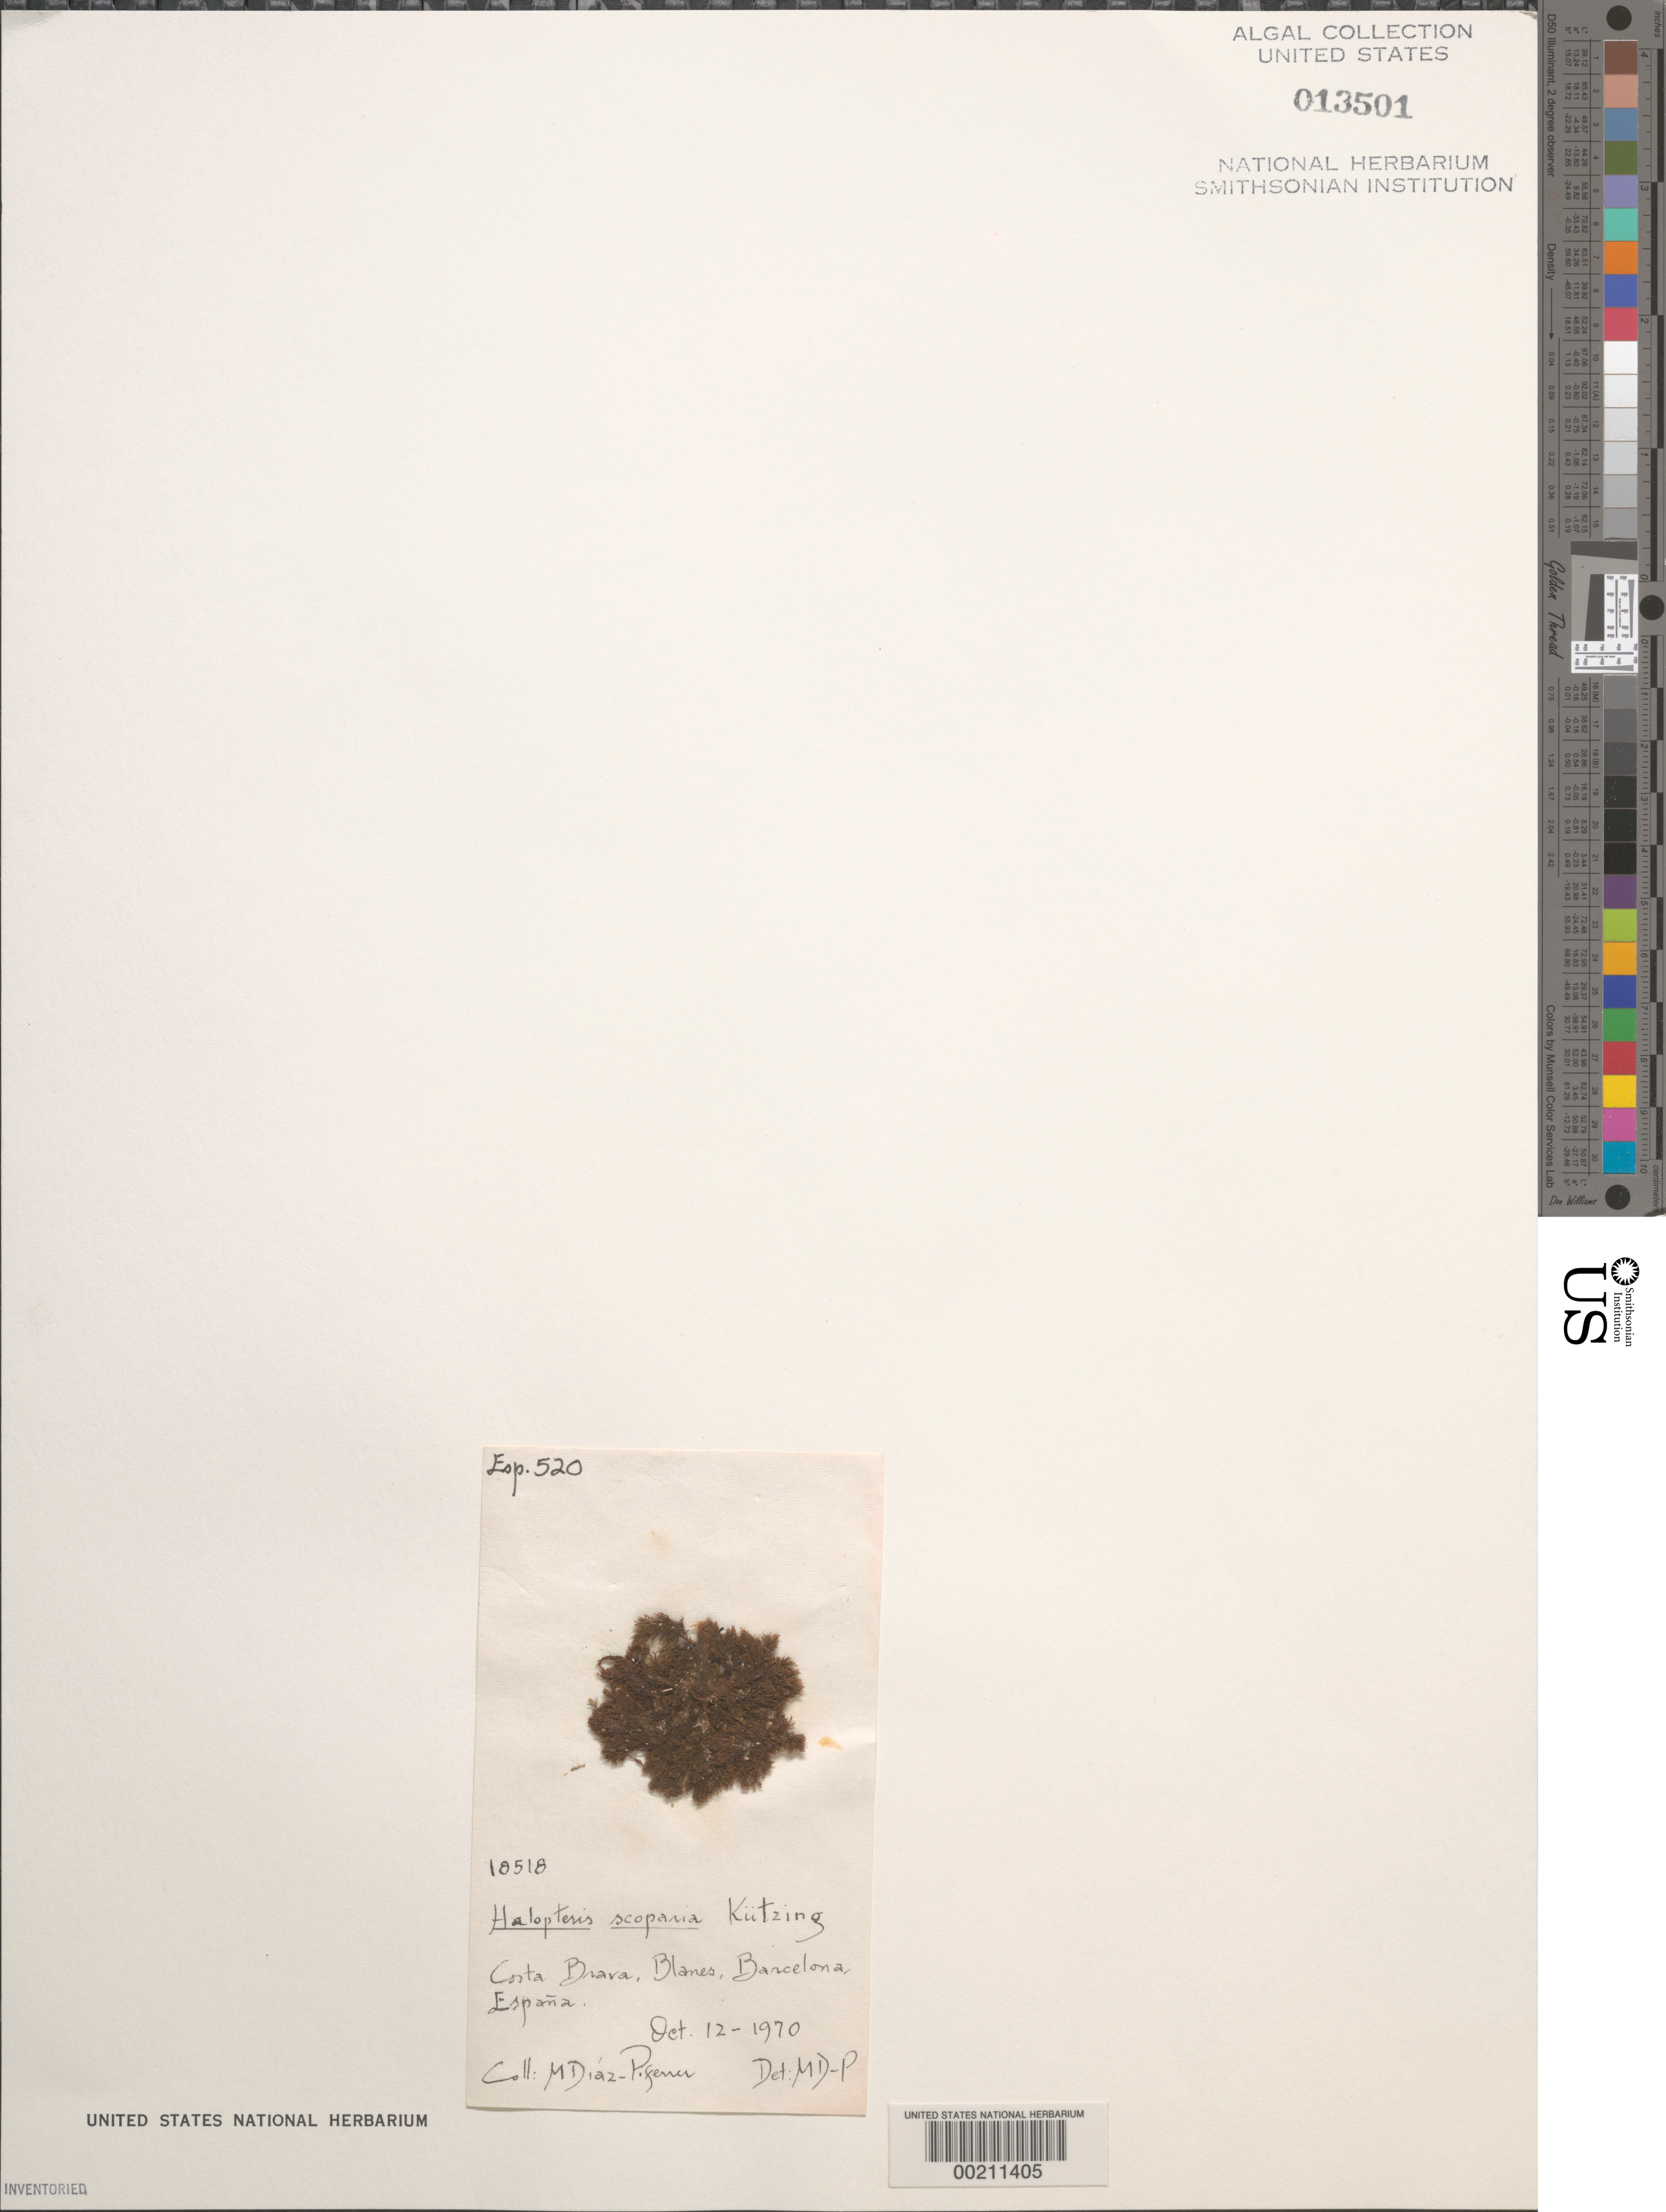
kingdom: Chromista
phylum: Ochrophyta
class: Phaeophyceae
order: Sphacelariales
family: Stypocaulaceae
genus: Halopteris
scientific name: Halopteris scoparia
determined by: Diaz-Piferrer, M.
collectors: M. Diaz-Piferrer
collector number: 18518 & ESP. 520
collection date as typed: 12 Oct 1970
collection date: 1970-10-12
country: Spain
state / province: Catalunya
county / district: Barcelona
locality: Costa brava, blanes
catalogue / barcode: US 13501